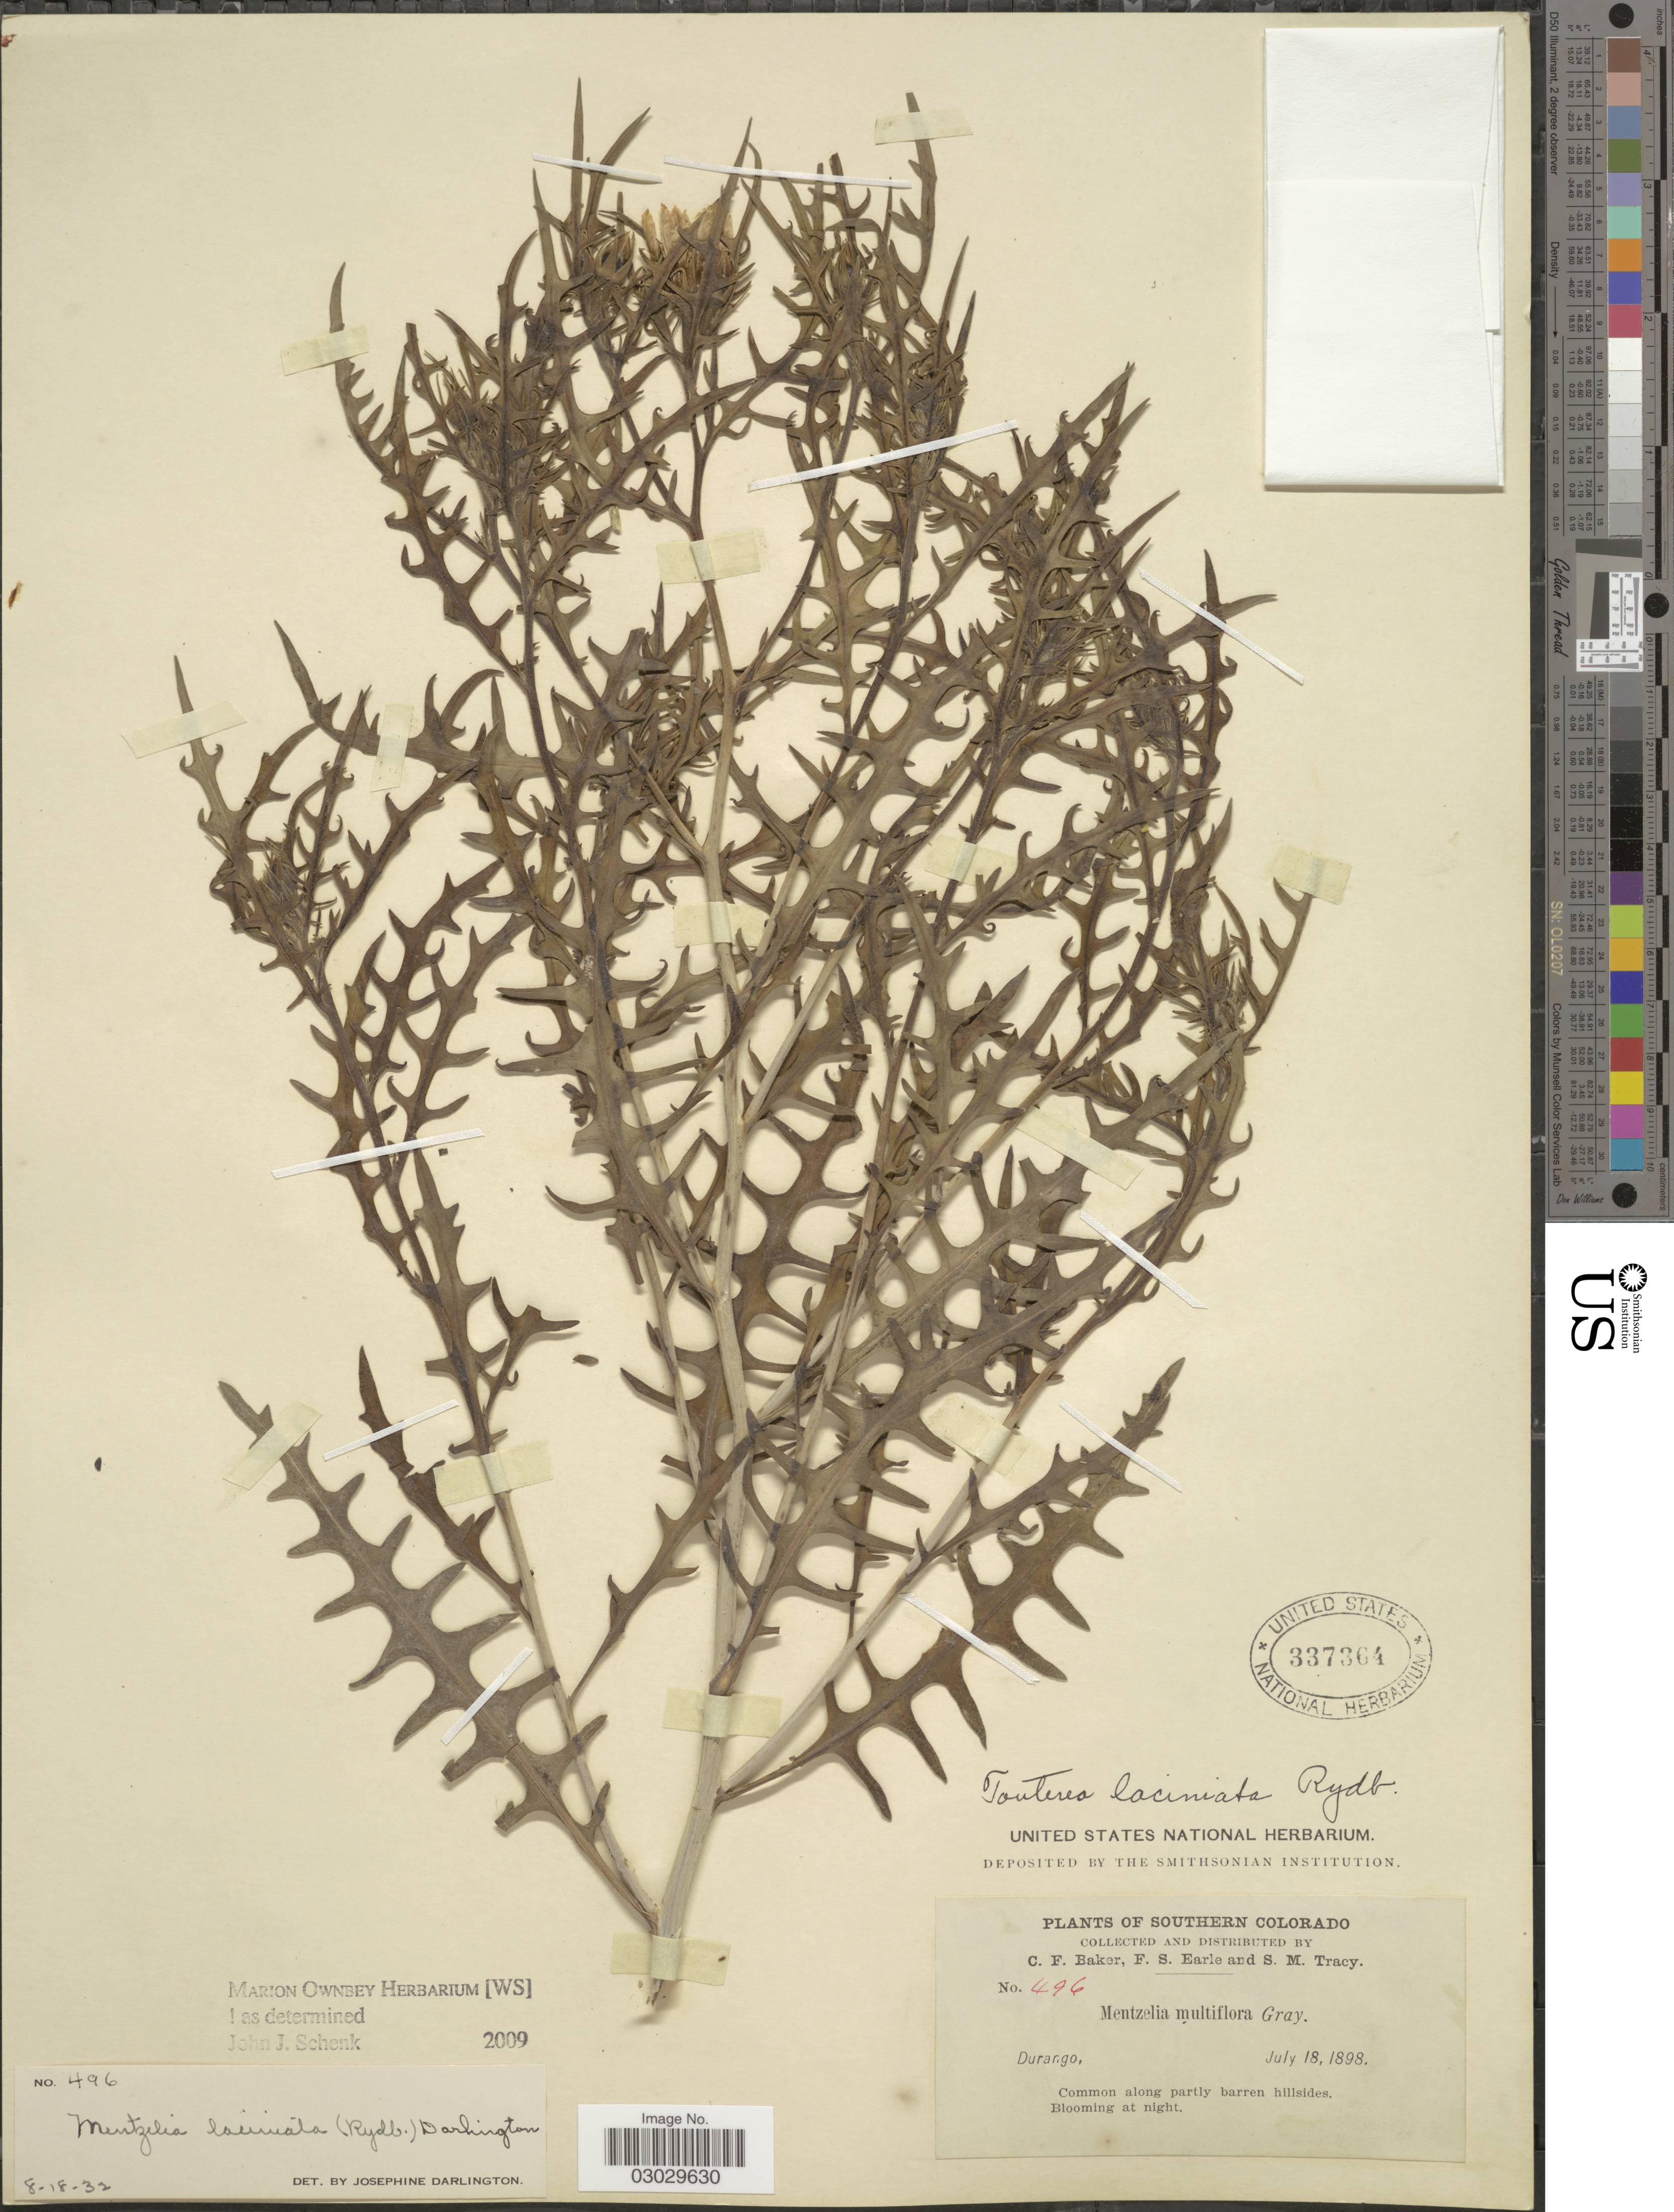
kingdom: Plantae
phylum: Tracheophyta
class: Magnoliopsida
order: Cornales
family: Loasaceae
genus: Mentzelia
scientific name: Mentzelia laciniata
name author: (Rydb.) J. Darl.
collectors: C. F. Baker, F. S. Earle & S. M. Tracy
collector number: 496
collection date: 1898-07-18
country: United States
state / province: Colorado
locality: Southern Colorado. Durango.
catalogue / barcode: US 337364